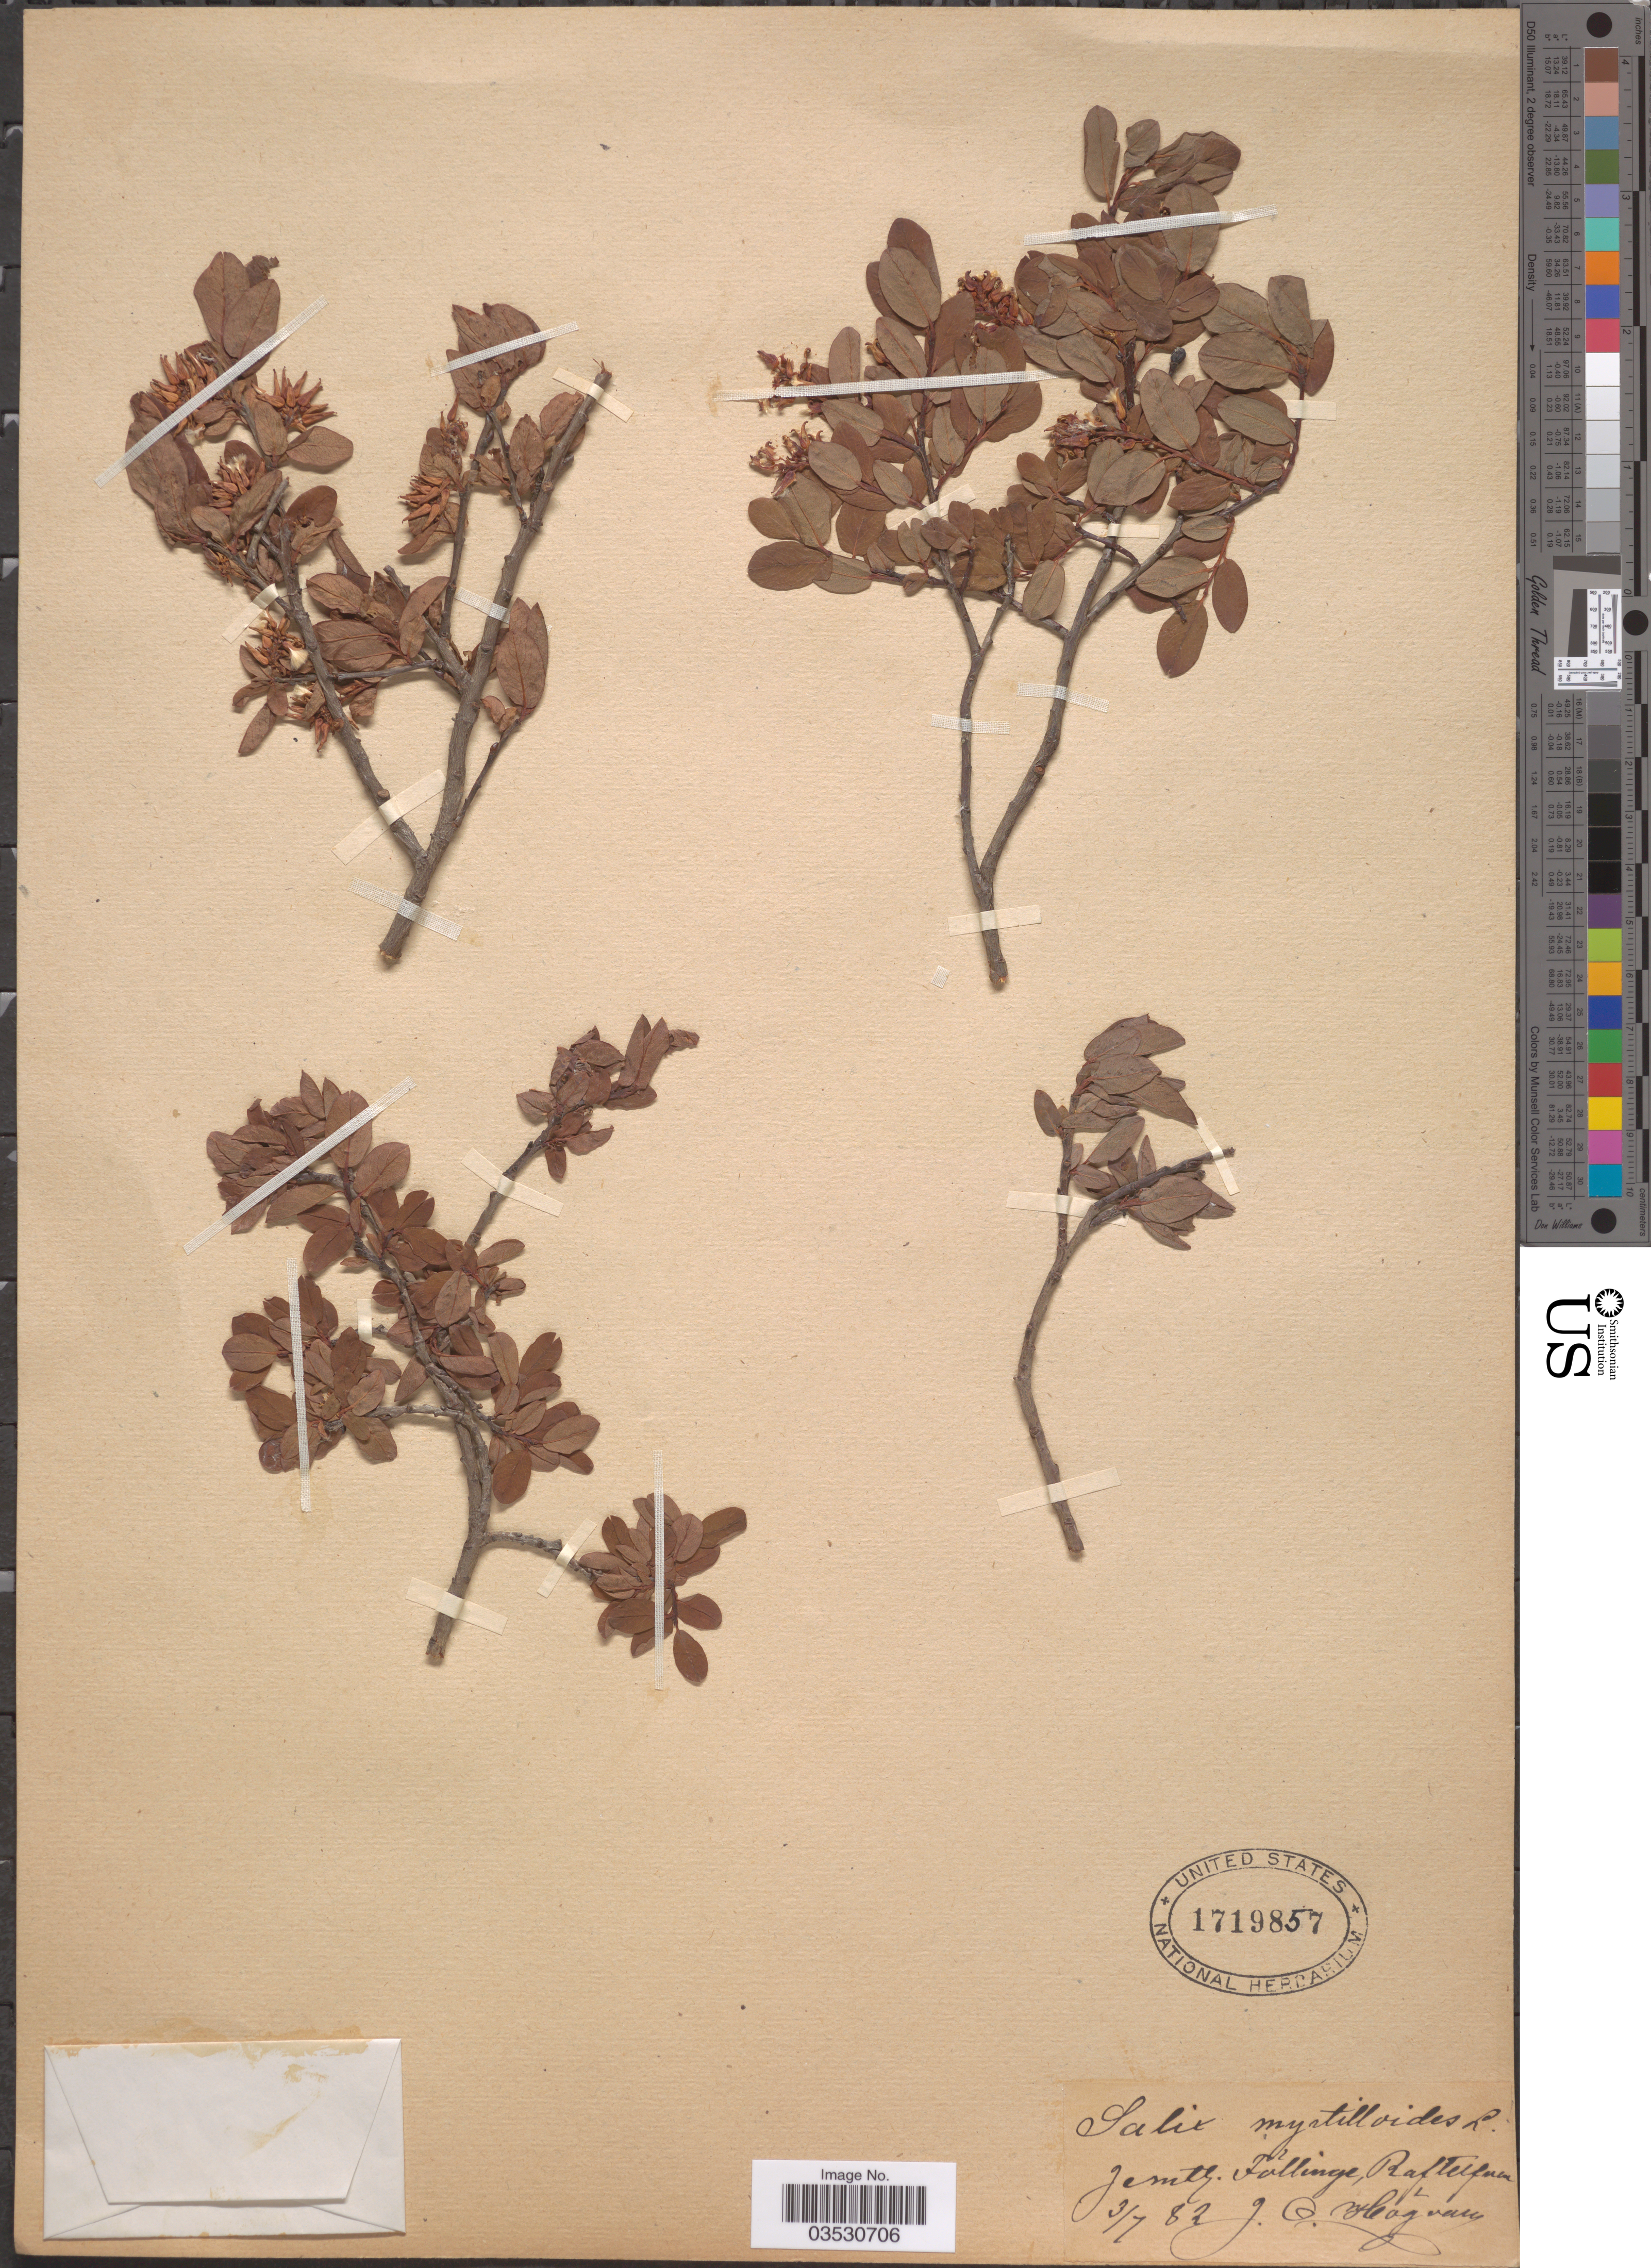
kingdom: Plantae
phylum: Tracheophyta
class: Magnoliopsida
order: Malpighiales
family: Salicaceae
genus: Salix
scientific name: Salix myrtilloides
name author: L.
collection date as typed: Transcribed d/m/y: 3/7/82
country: Sweden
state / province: Jämtland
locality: Jemtl. Fållinge, Raftalfven [interpreted].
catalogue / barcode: US 1719857